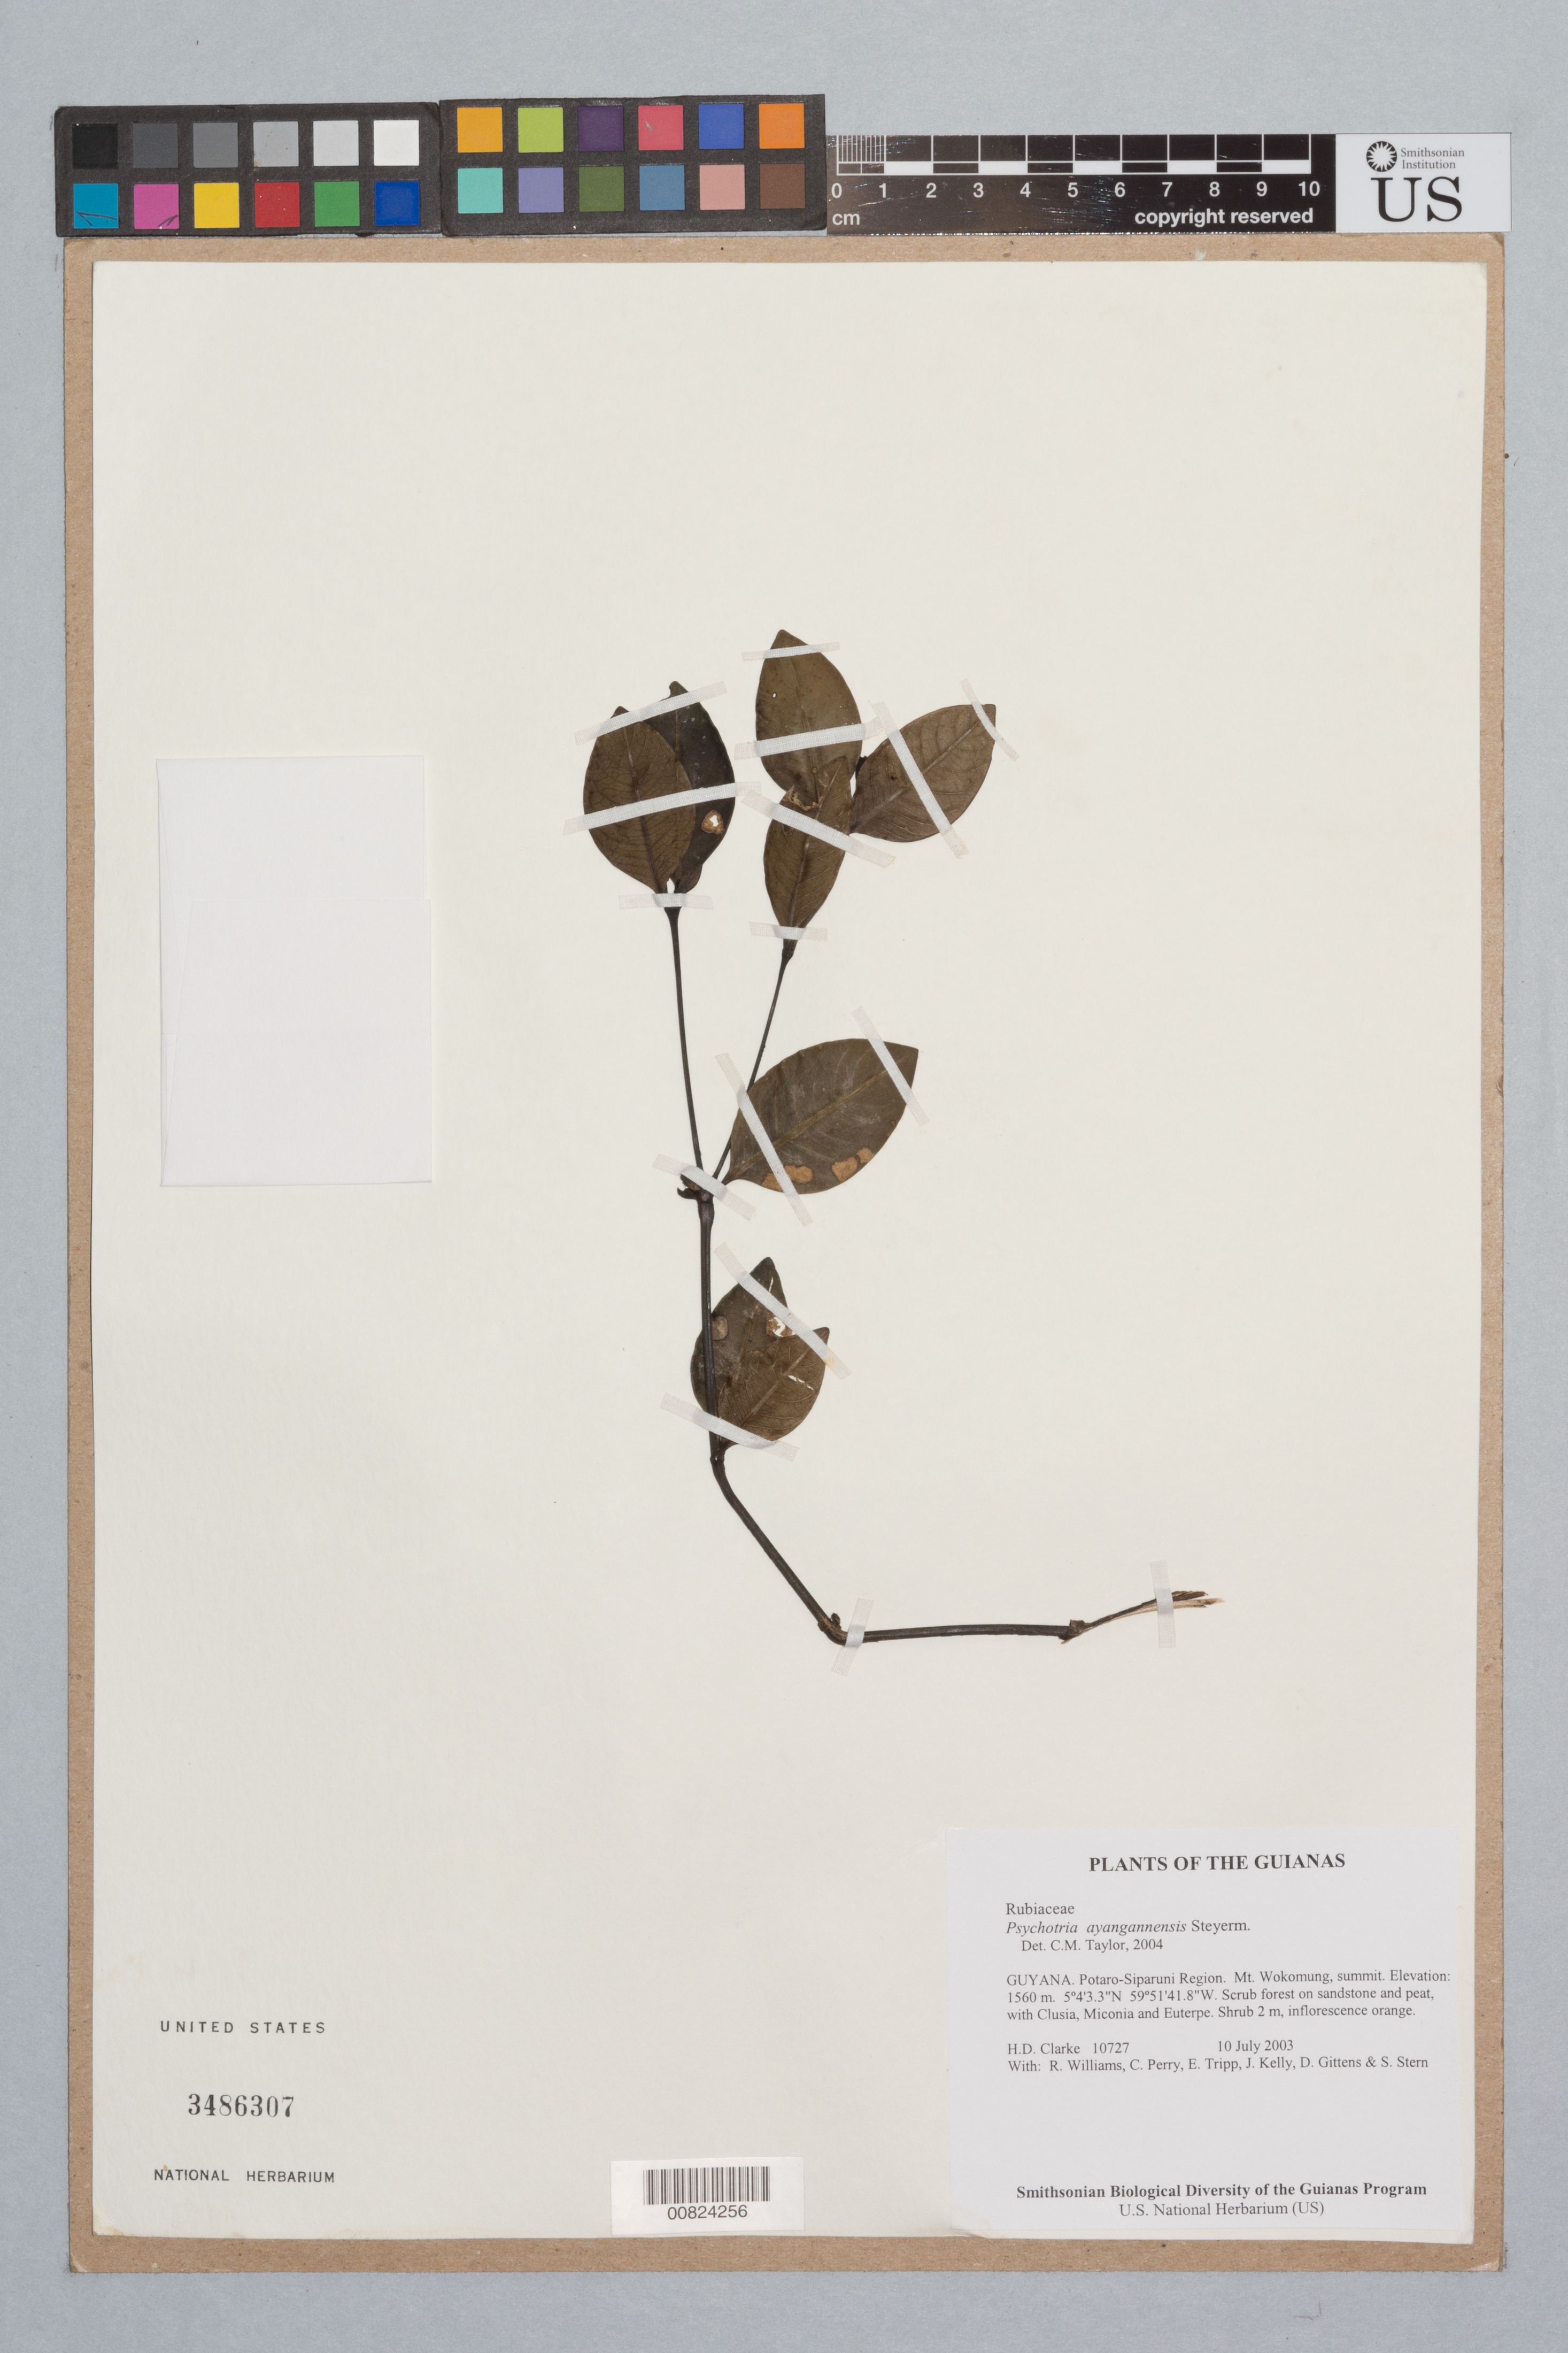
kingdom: Plantae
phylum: Tracheophyta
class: Magnoliopsida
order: Gentianales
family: Rubiaceae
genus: Palicourea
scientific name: Palicourea ayangannensis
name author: (Steyerm.) Delprete & J.H. Kirkbr.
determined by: Kirkbride, J. H., Jr.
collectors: H. D. Clarke, R. Williams, C. Perry, E. Tripp, J. Kelly, D. Gittens & S. R. Stern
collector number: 10727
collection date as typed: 10 July 2003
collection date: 2003-07-10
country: Guyana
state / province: Potaro-Siparuni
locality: Mt. Wokomung, summit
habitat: Scrub forest on sandstone and peat, with Clusia, Miconia and Euterpe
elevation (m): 1560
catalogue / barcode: US 3486307